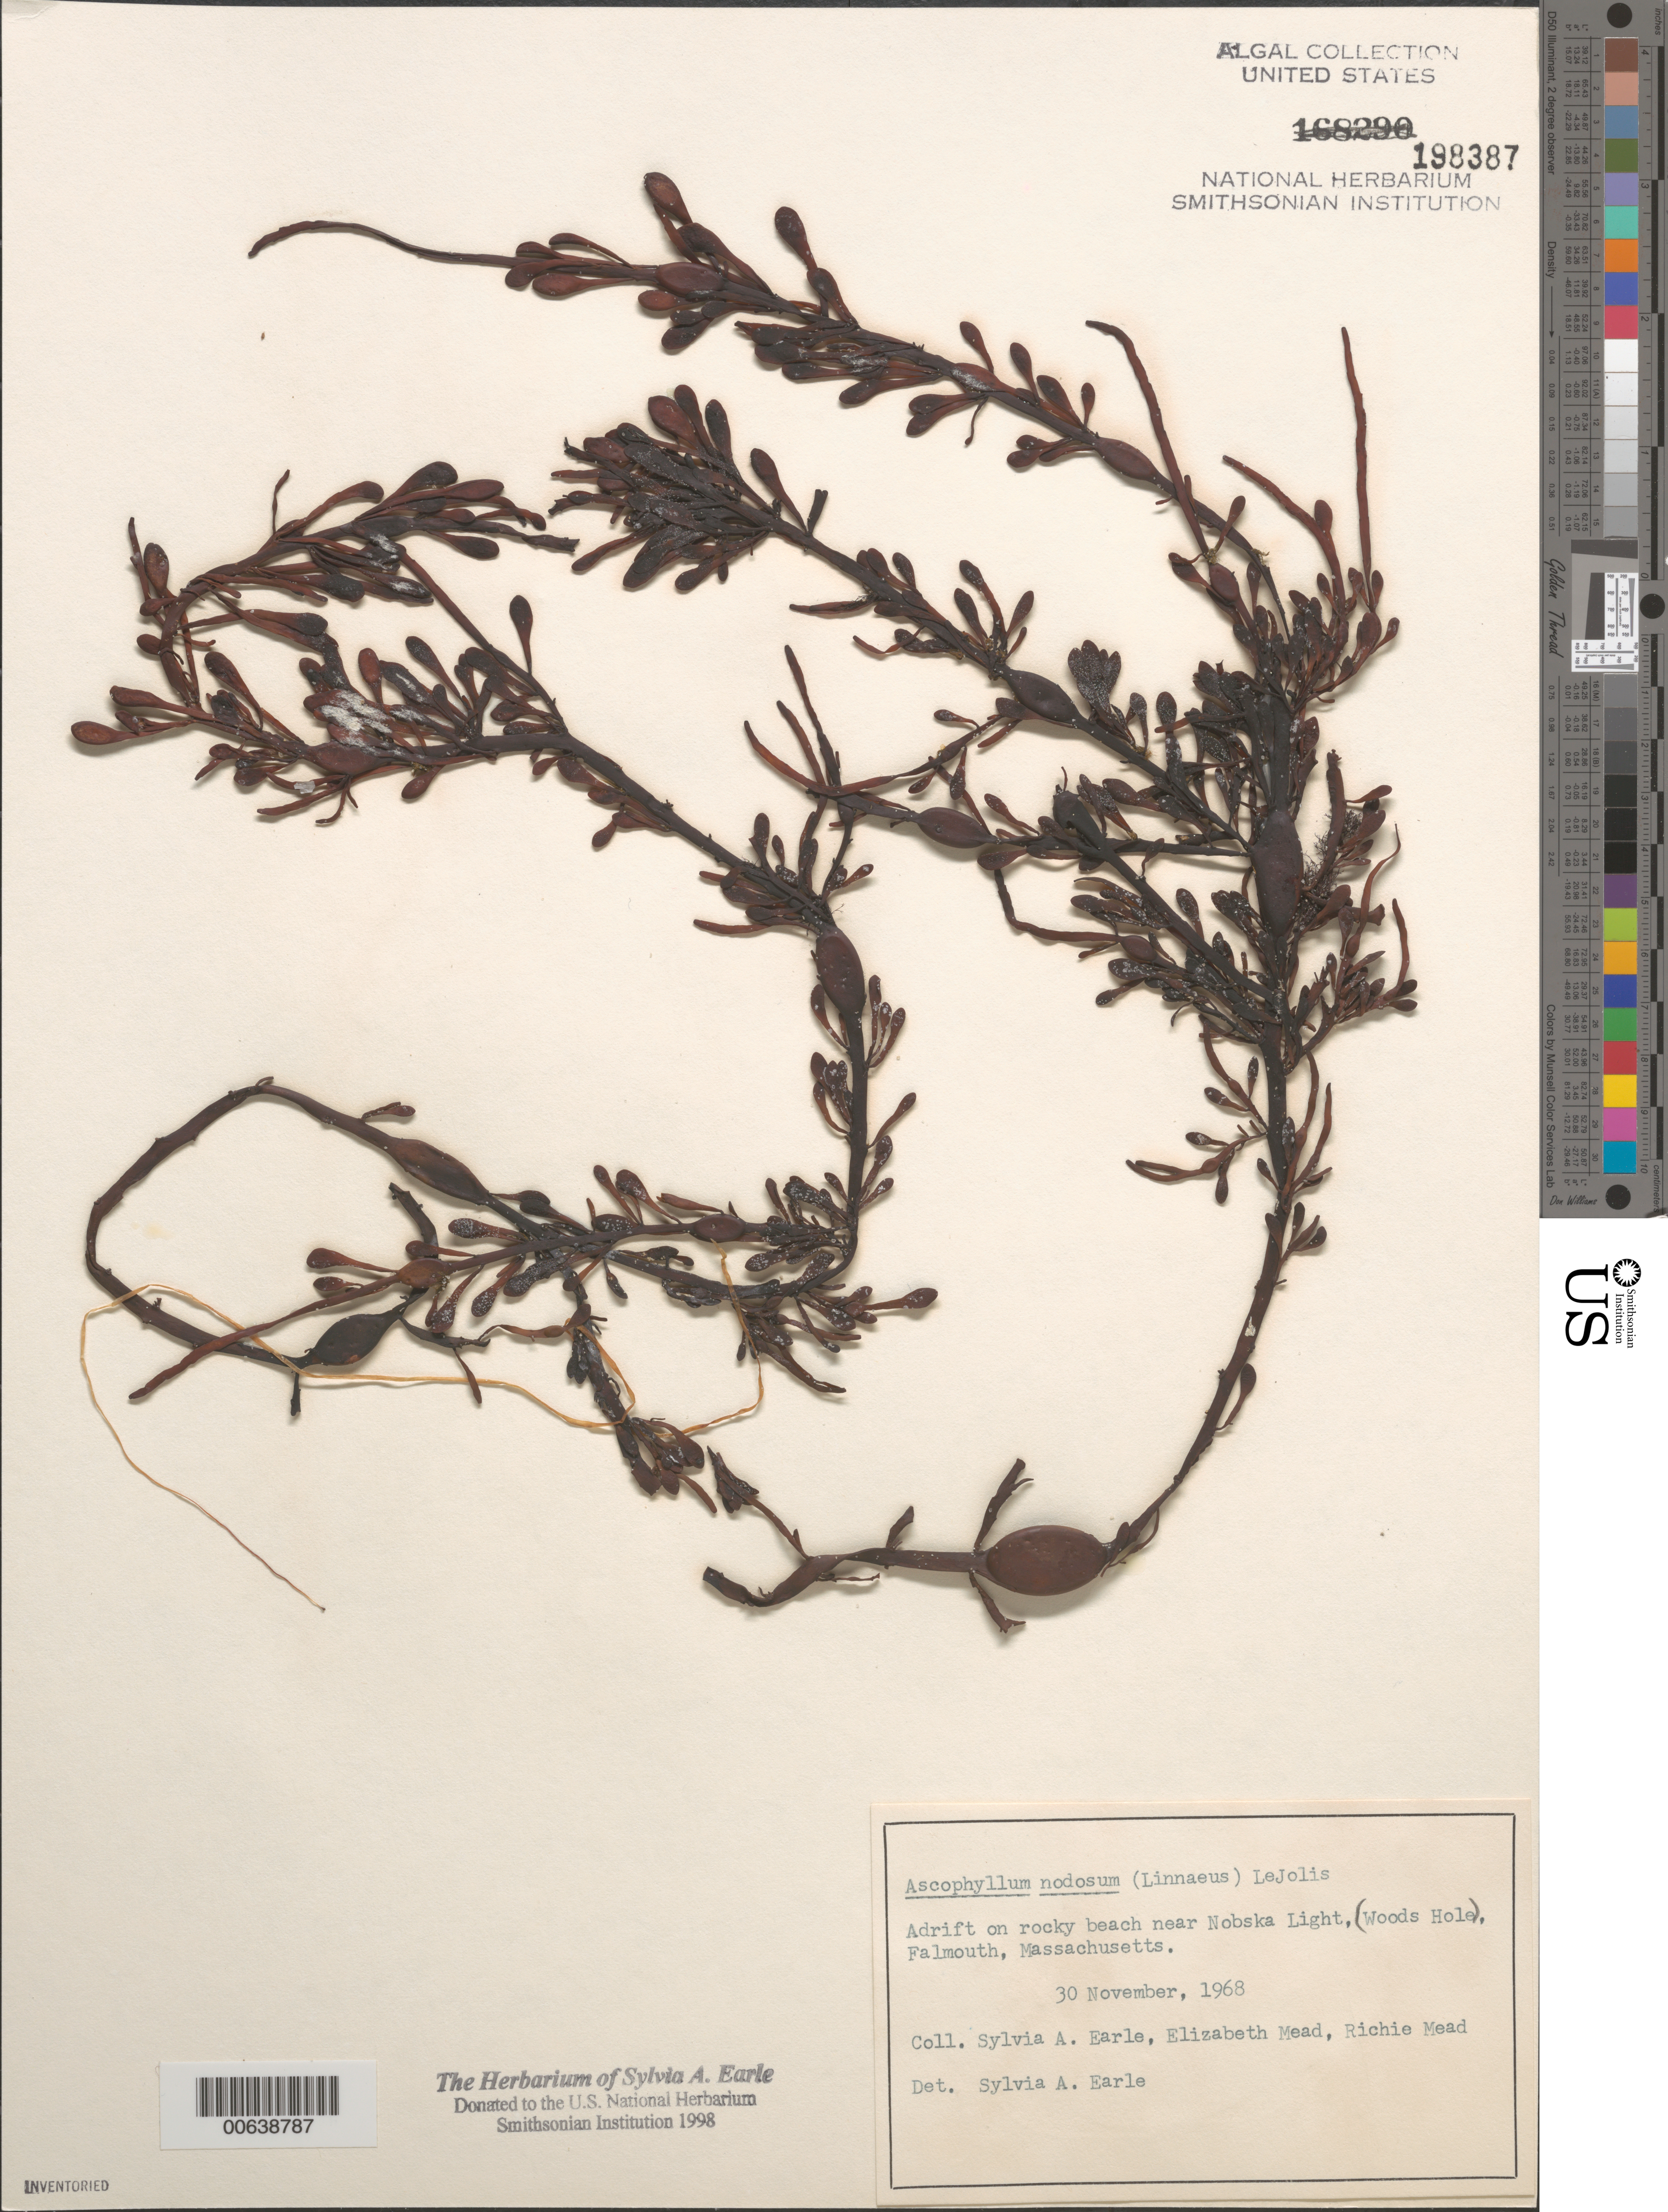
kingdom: Chromista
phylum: Ochrophyta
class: Phaeophyceae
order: Fucales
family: Fucaceae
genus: Ascophyllum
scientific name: Ascophyllum nodosum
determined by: Earle, S. A.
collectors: S. A. Earle, E. Mead & R. Mead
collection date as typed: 30 Nov 1968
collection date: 1968-11-30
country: United States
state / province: Massachusetts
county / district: Barnstable County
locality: Falmouth, near Nobska Light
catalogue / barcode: US 198387